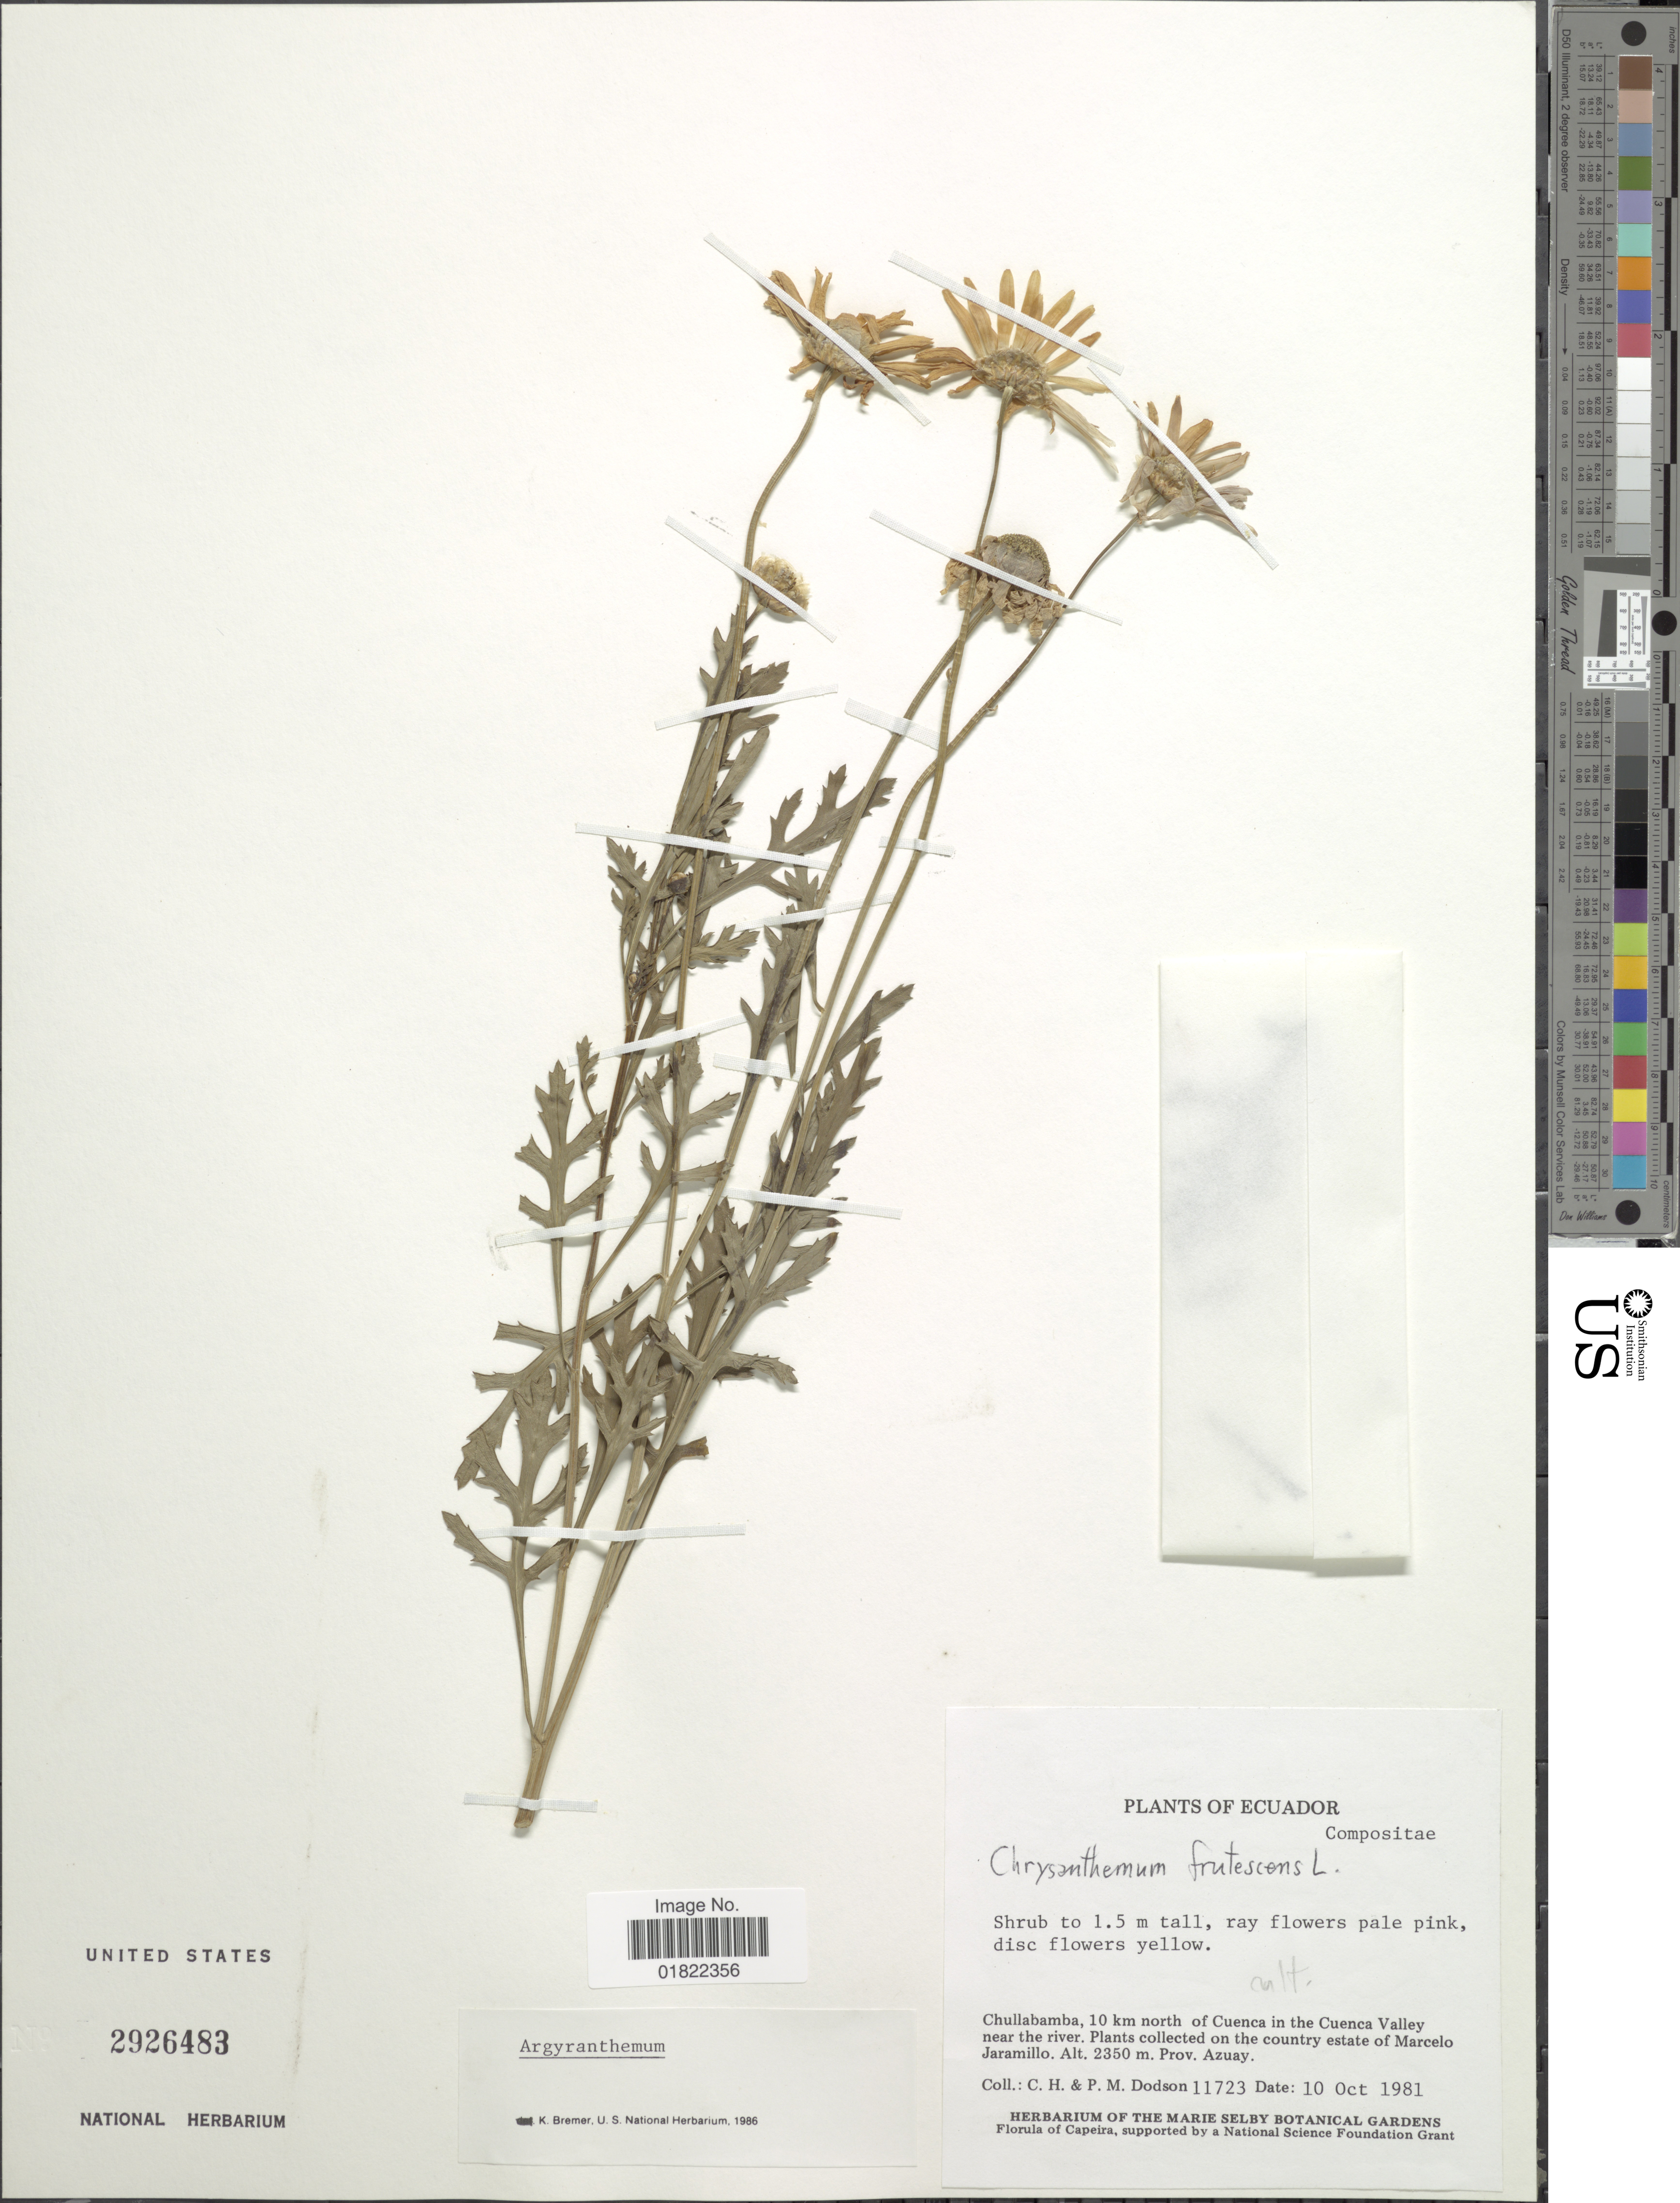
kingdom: Plantae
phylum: Tracheophyta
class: Magnoliopsida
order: Asterales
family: Asteraceae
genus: Argyranthemum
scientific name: Argyranthemum frutescens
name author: L.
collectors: C. H. Dodson & P. M. Dodson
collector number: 11723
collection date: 1981-10-10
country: Ecuador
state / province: Azuay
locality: Chullabamba, 10 km north of Cuenca in the Cuenca Valley near the river, on the country estate of Marcelo Jaramillo , Prov. Azuay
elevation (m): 2350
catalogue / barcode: US 2926483